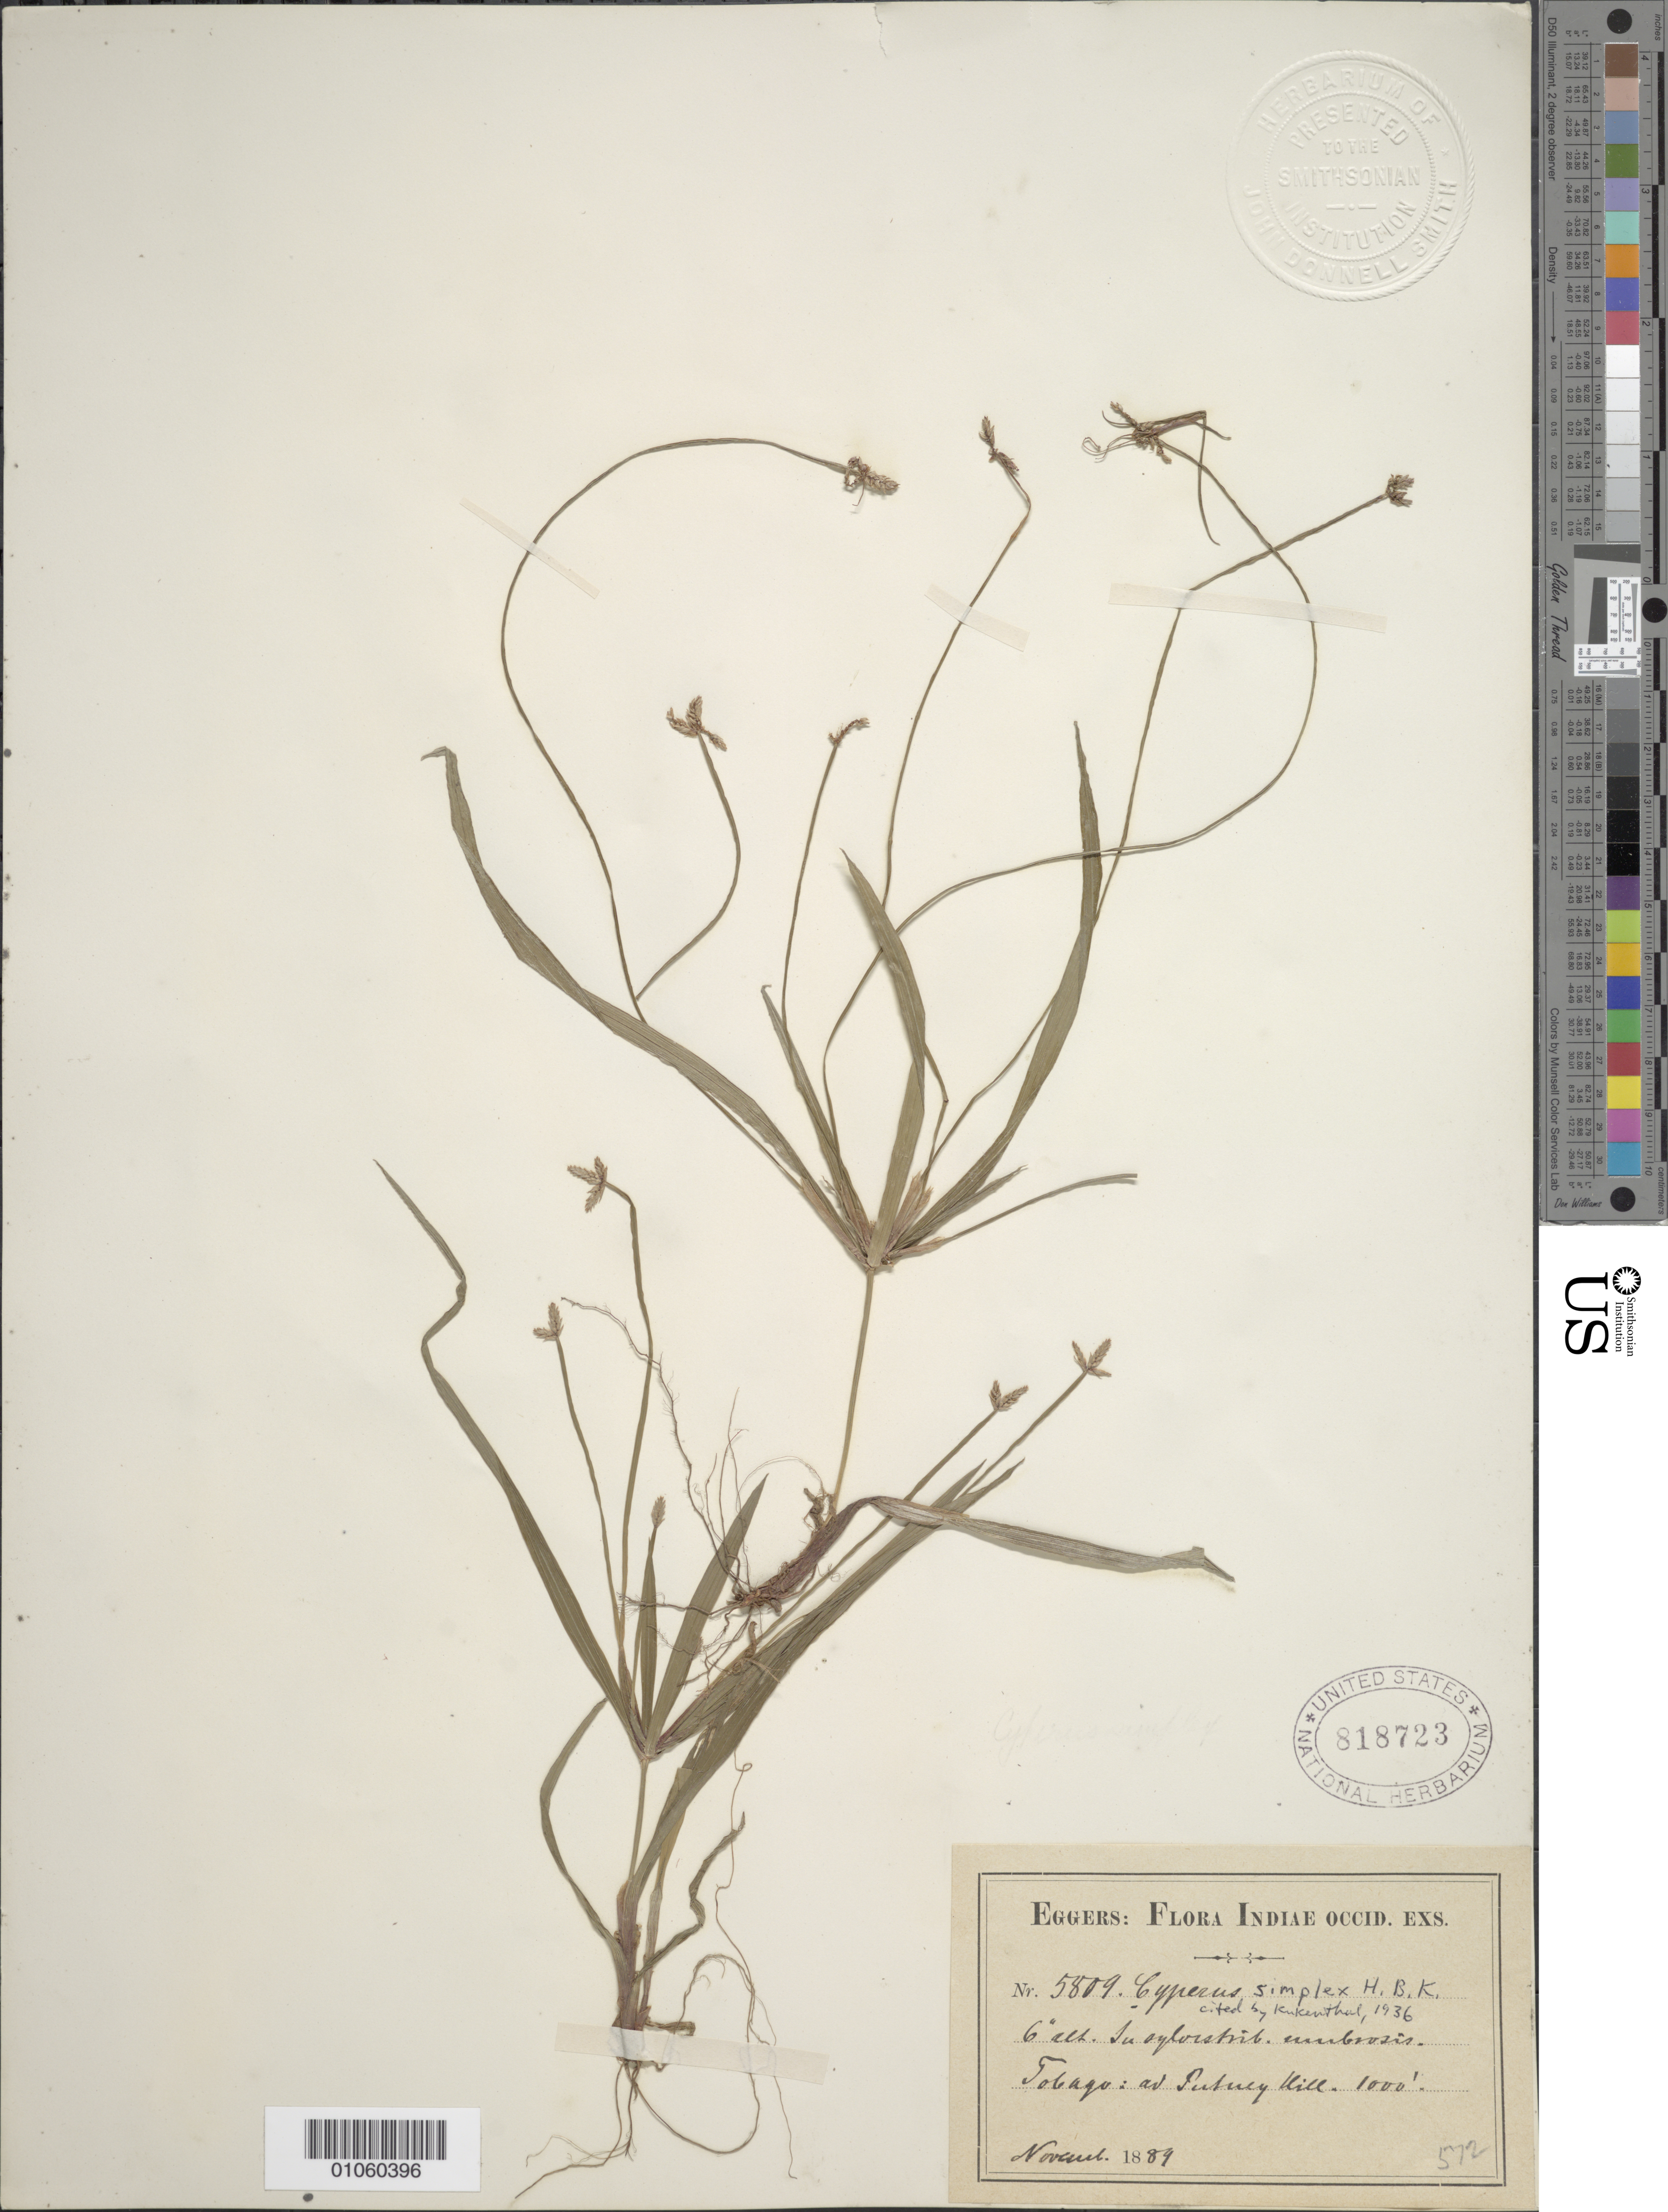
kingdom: Plantae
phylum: Tracheophyta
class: Liliopsida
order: Poales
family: Cyperaceae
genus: Cyperus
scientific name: Cyperus simplex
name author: Kunth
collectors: H. F. A. von Eggers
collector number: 5809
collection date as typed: Nov 1889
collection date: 1889-11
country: Trinidad and Tobago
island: Tobago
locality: Tobago: ad Putney [interpreted] Hill.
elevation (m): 305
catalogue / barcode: US 818723